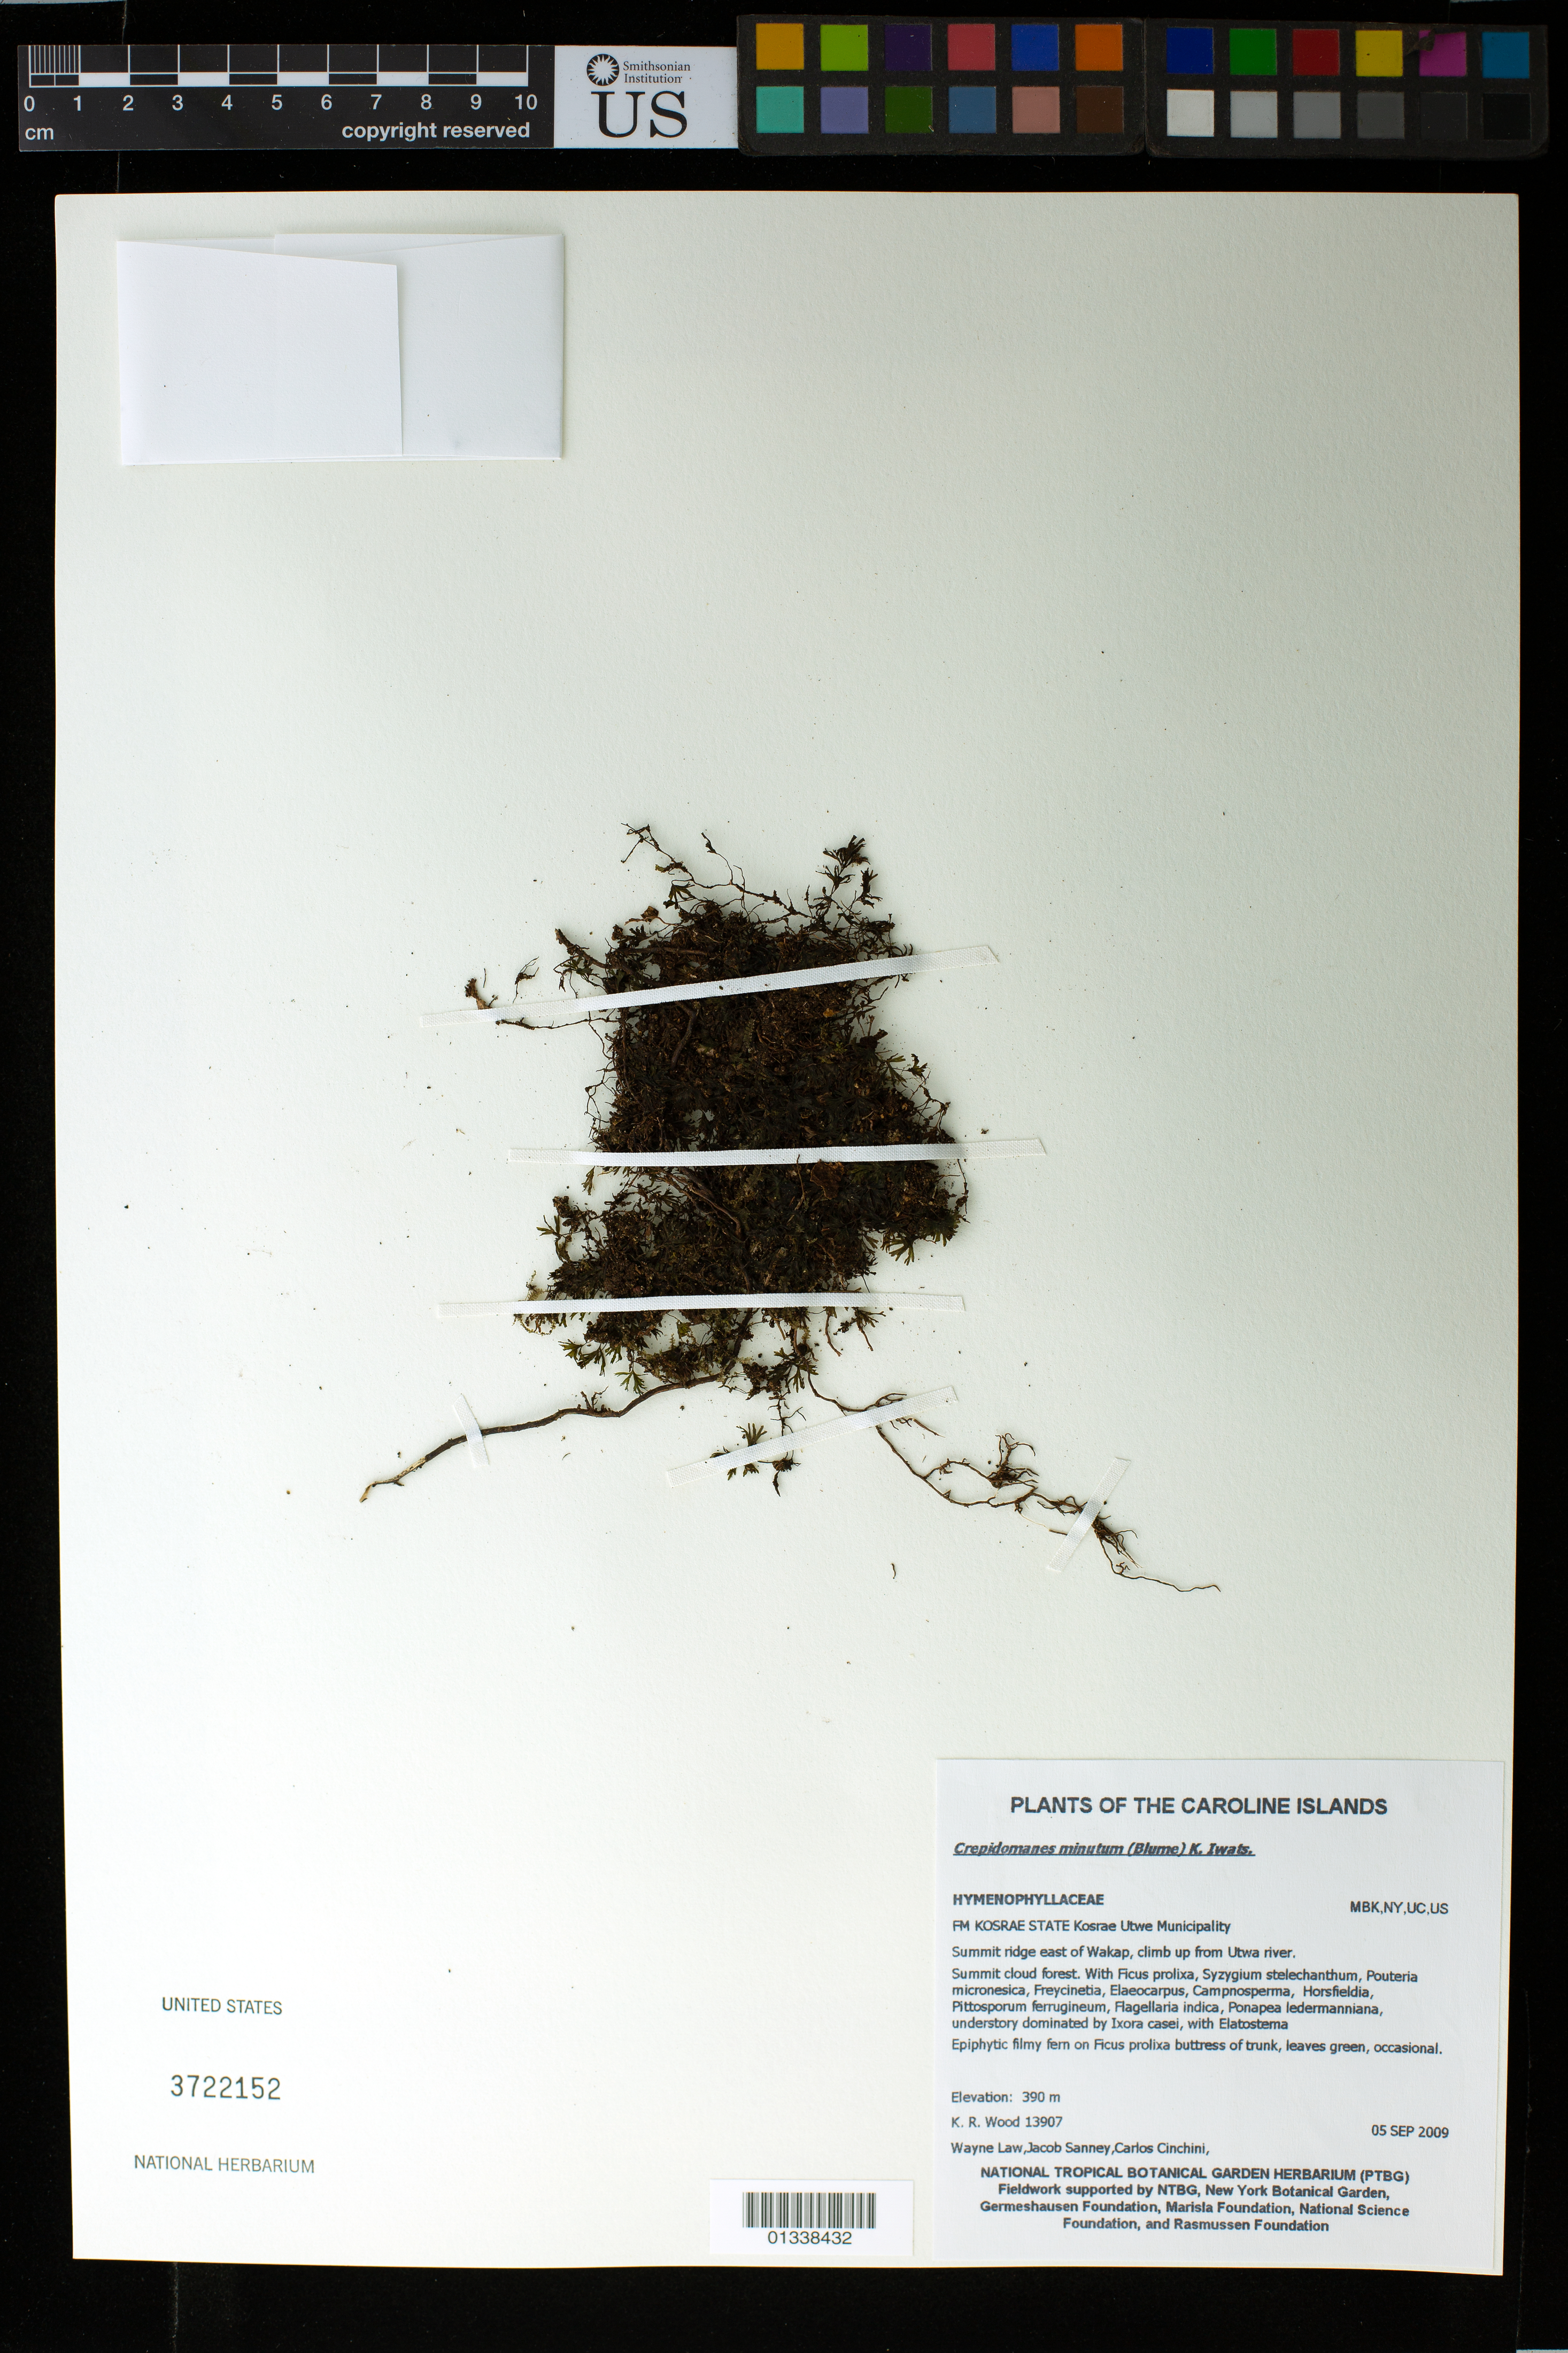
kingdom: Plantae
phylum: Tracheophyta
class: Polypodiopsida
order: Hymenophyllales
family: Hymenophyllaceae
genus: Crepidomanes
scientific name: Crepidomanes minutum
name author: (Blume) K. Iwats.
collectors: K. R. Wood, W. Law, J. Sanney & C. Cinchini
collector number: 13907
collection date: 2009-09-05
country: Micronesia, Federated States of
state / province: Kosrae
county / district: Utwe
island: Kosrae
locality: Summit ridge east of Wakap, climb up from Utwa river.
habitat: Summit cloud forest.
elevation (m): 390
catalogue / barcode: US 3722152